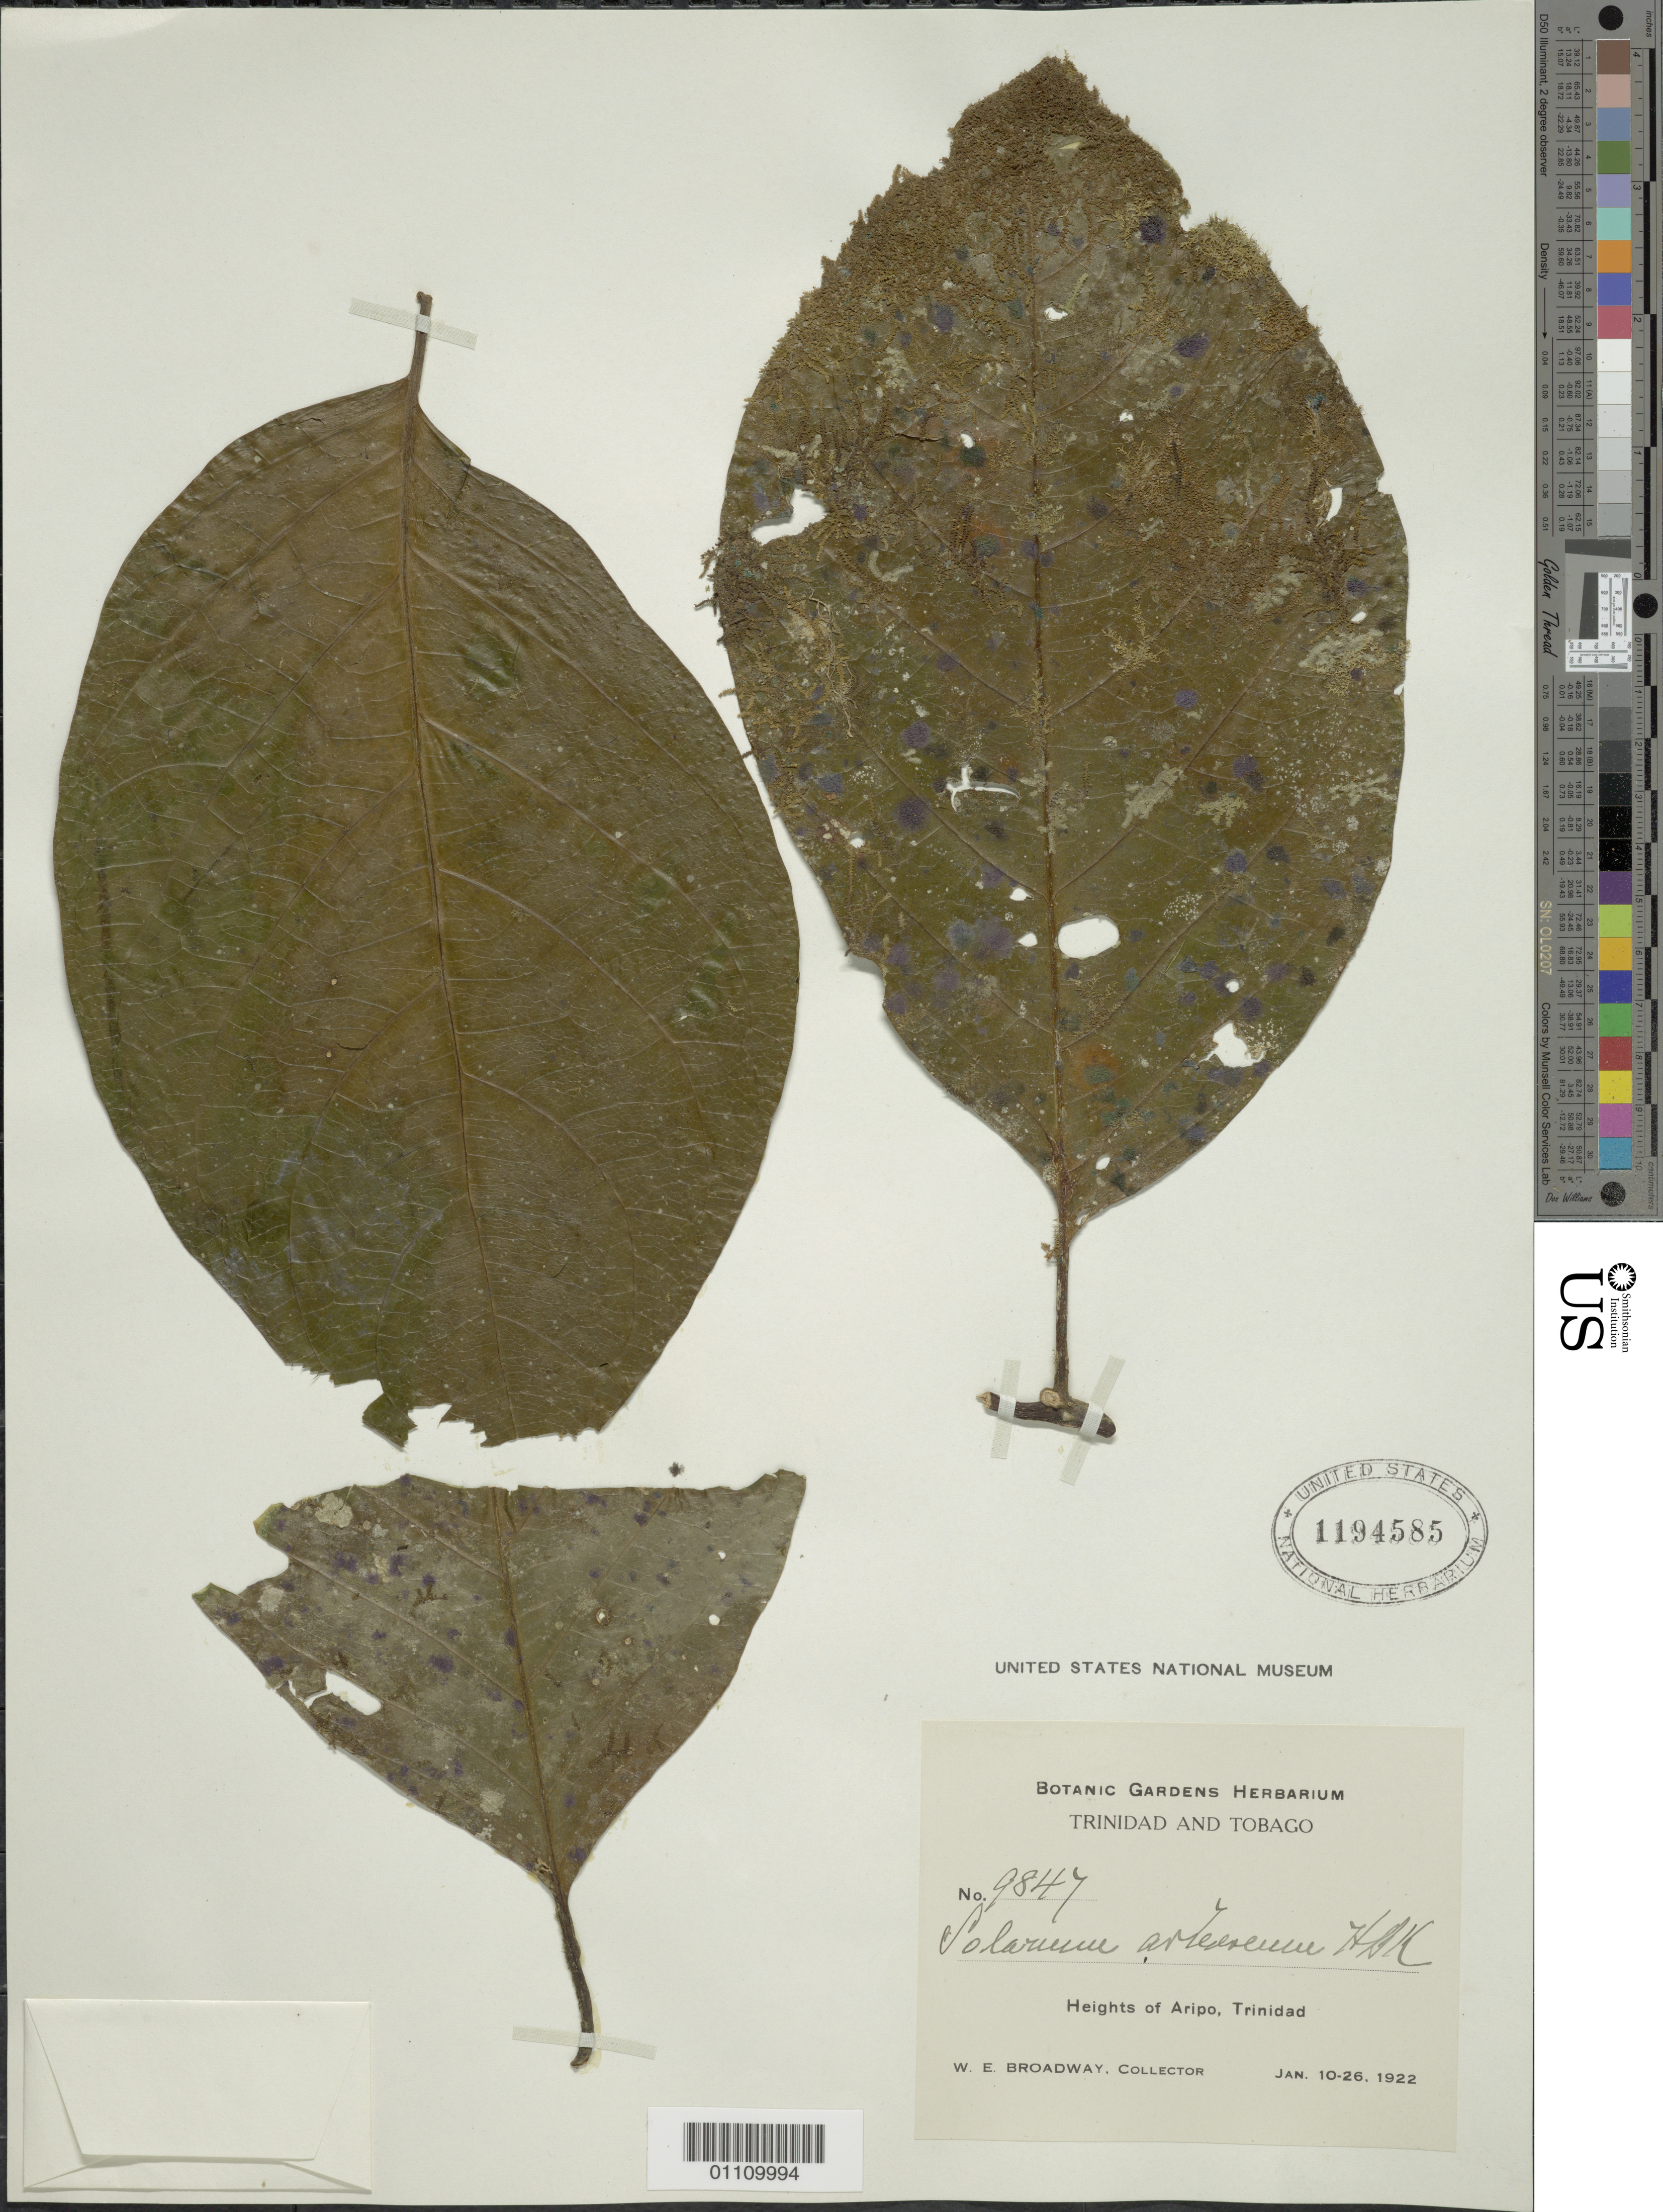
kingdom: Plantae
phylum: Tracheophyta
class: Magnoliopsida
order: Solanales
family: Solanaceae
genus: Solanum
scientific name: Solanum arboreum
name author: Dunal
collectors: W. E. Broadway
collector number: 9847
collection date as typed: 10 Jan 1922 to 26 Jan 1922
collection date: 1922-01-10/1922-01-26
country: Trinidad and Tobago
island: Trinidad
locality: Aripo Heights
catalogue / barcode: US 1194585